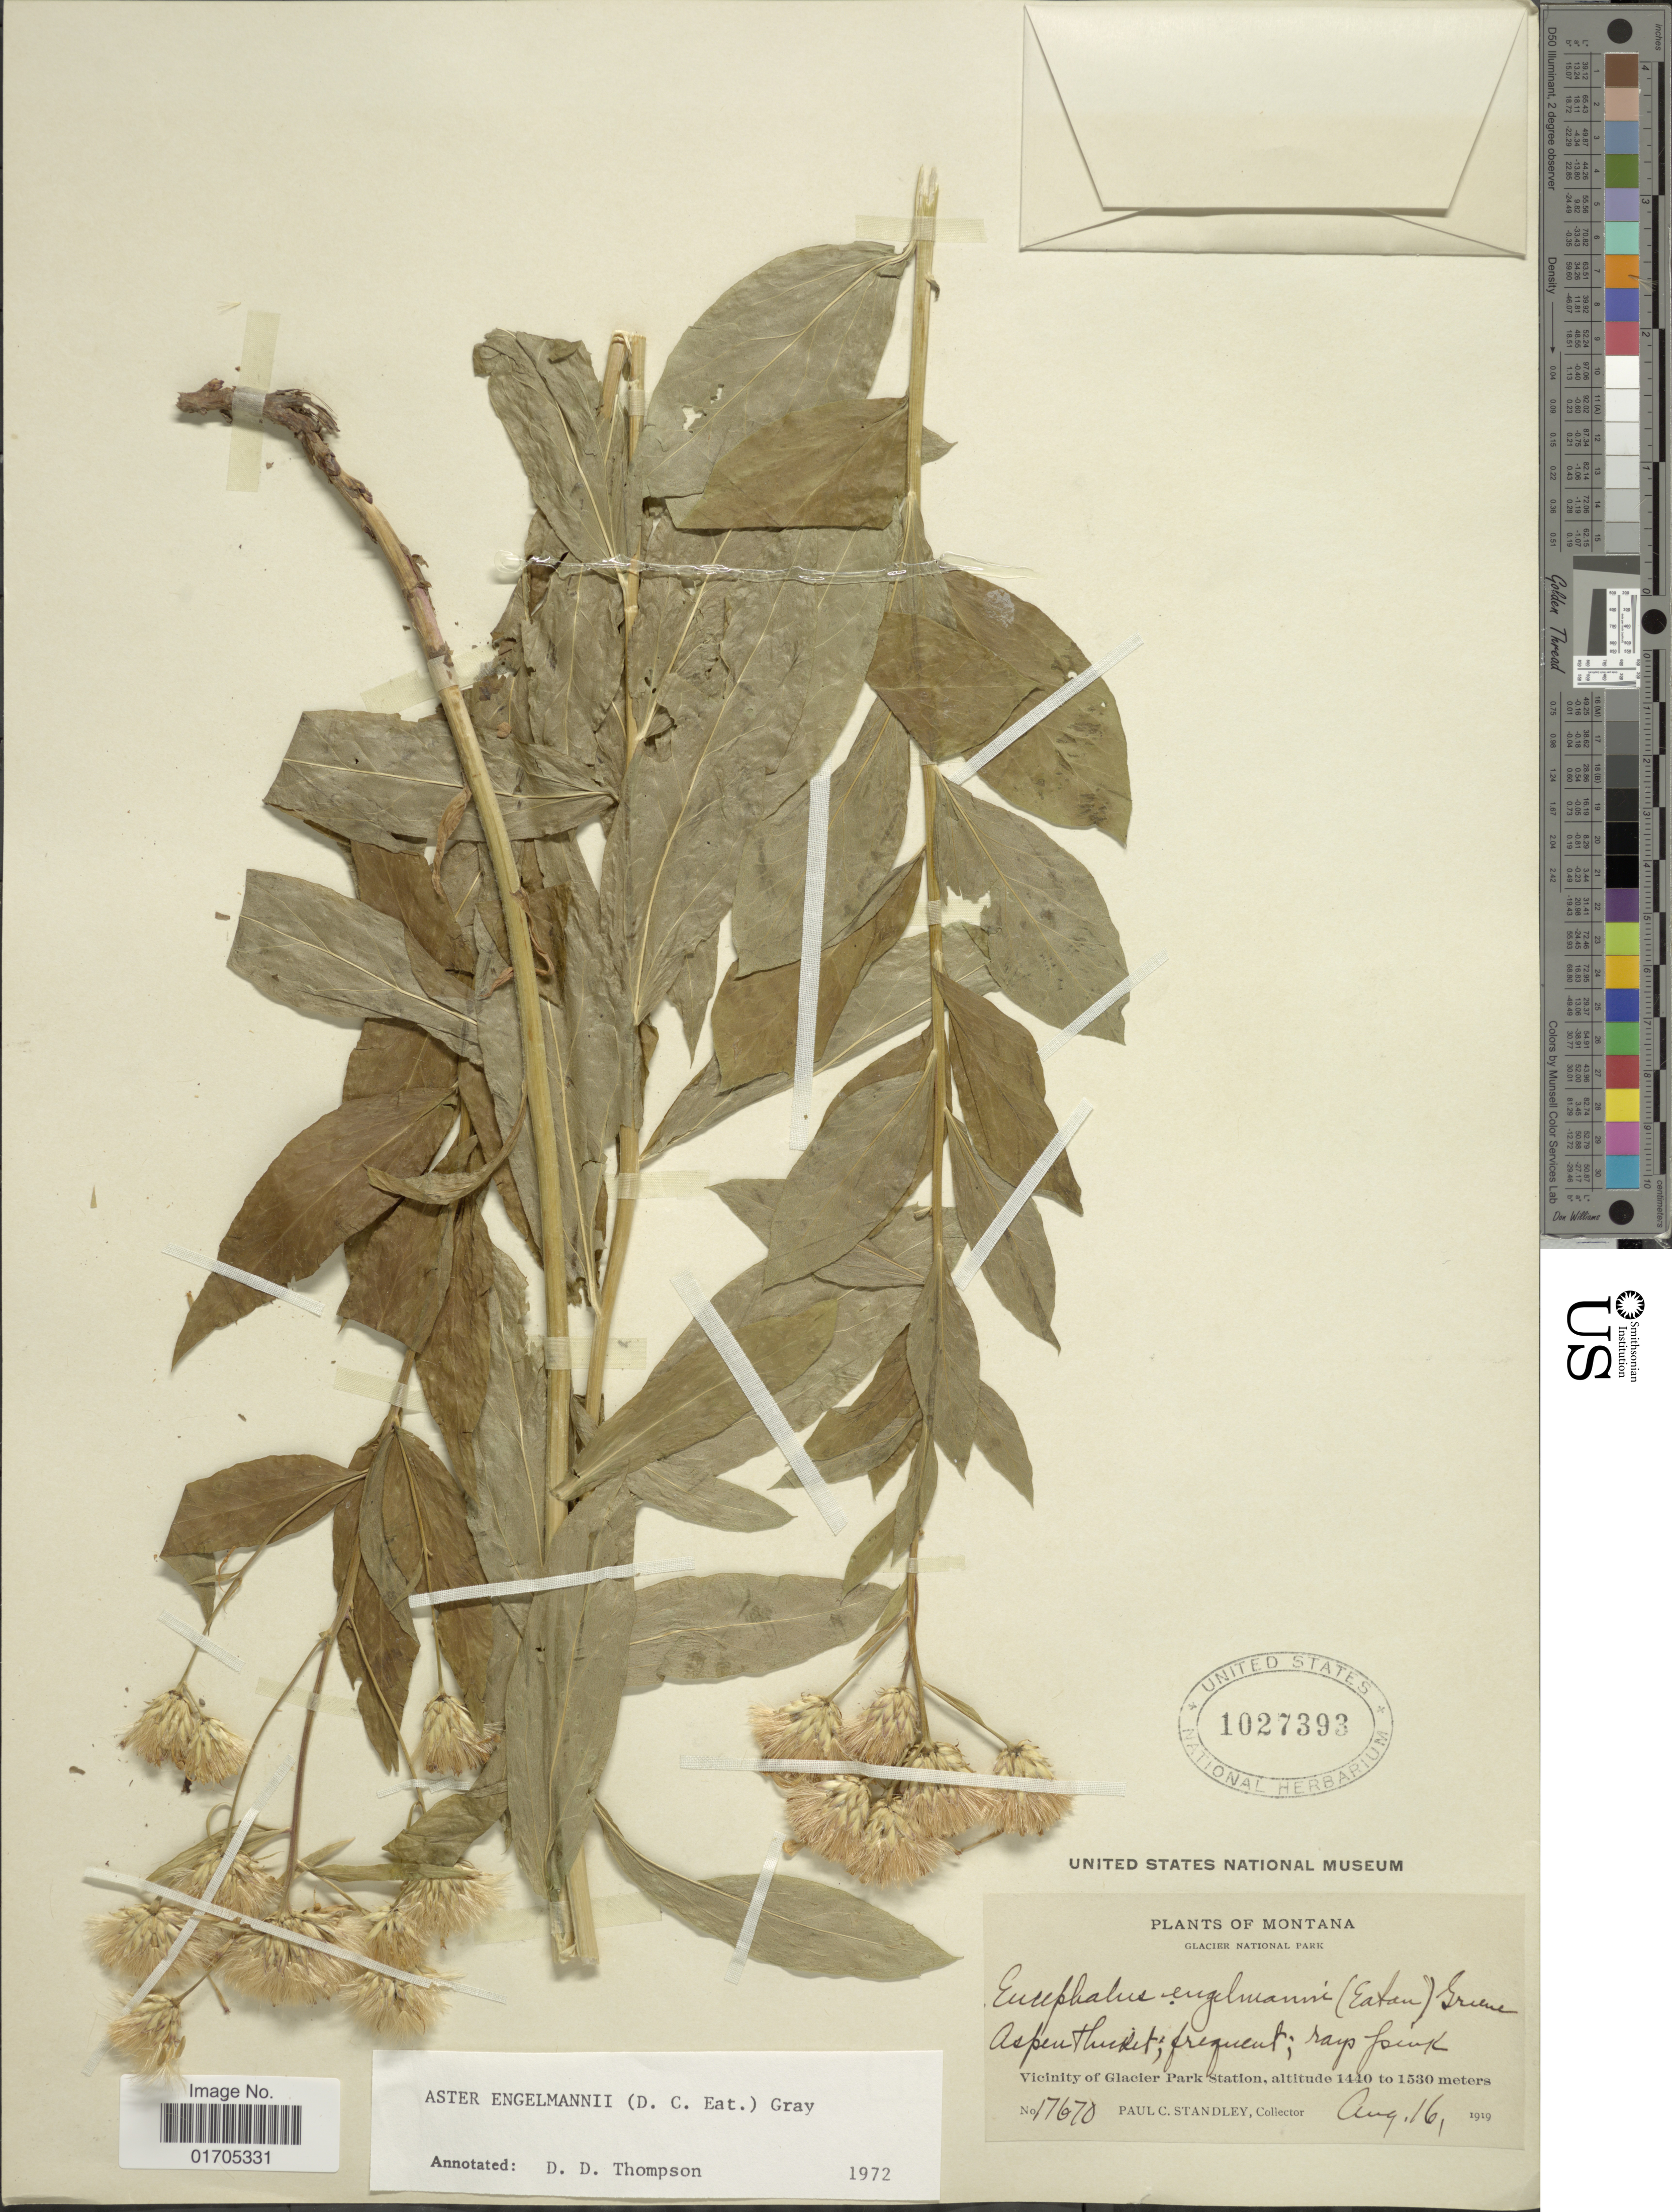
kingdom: Plantae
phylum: Tracheophyta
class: Magnoliopsida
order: Asterales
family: Asteraceae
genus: Eucephalus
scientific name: Eucephalus engelmannii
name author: (D.C. Eaton) Greene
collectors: P. C. Standley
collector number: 17670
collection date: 1919-08-16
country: United States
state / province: Montana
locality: Glacier National Park, Aspen thicket, Vicinity of Glacier Park Station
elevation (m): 1440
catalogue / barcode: US 1027393